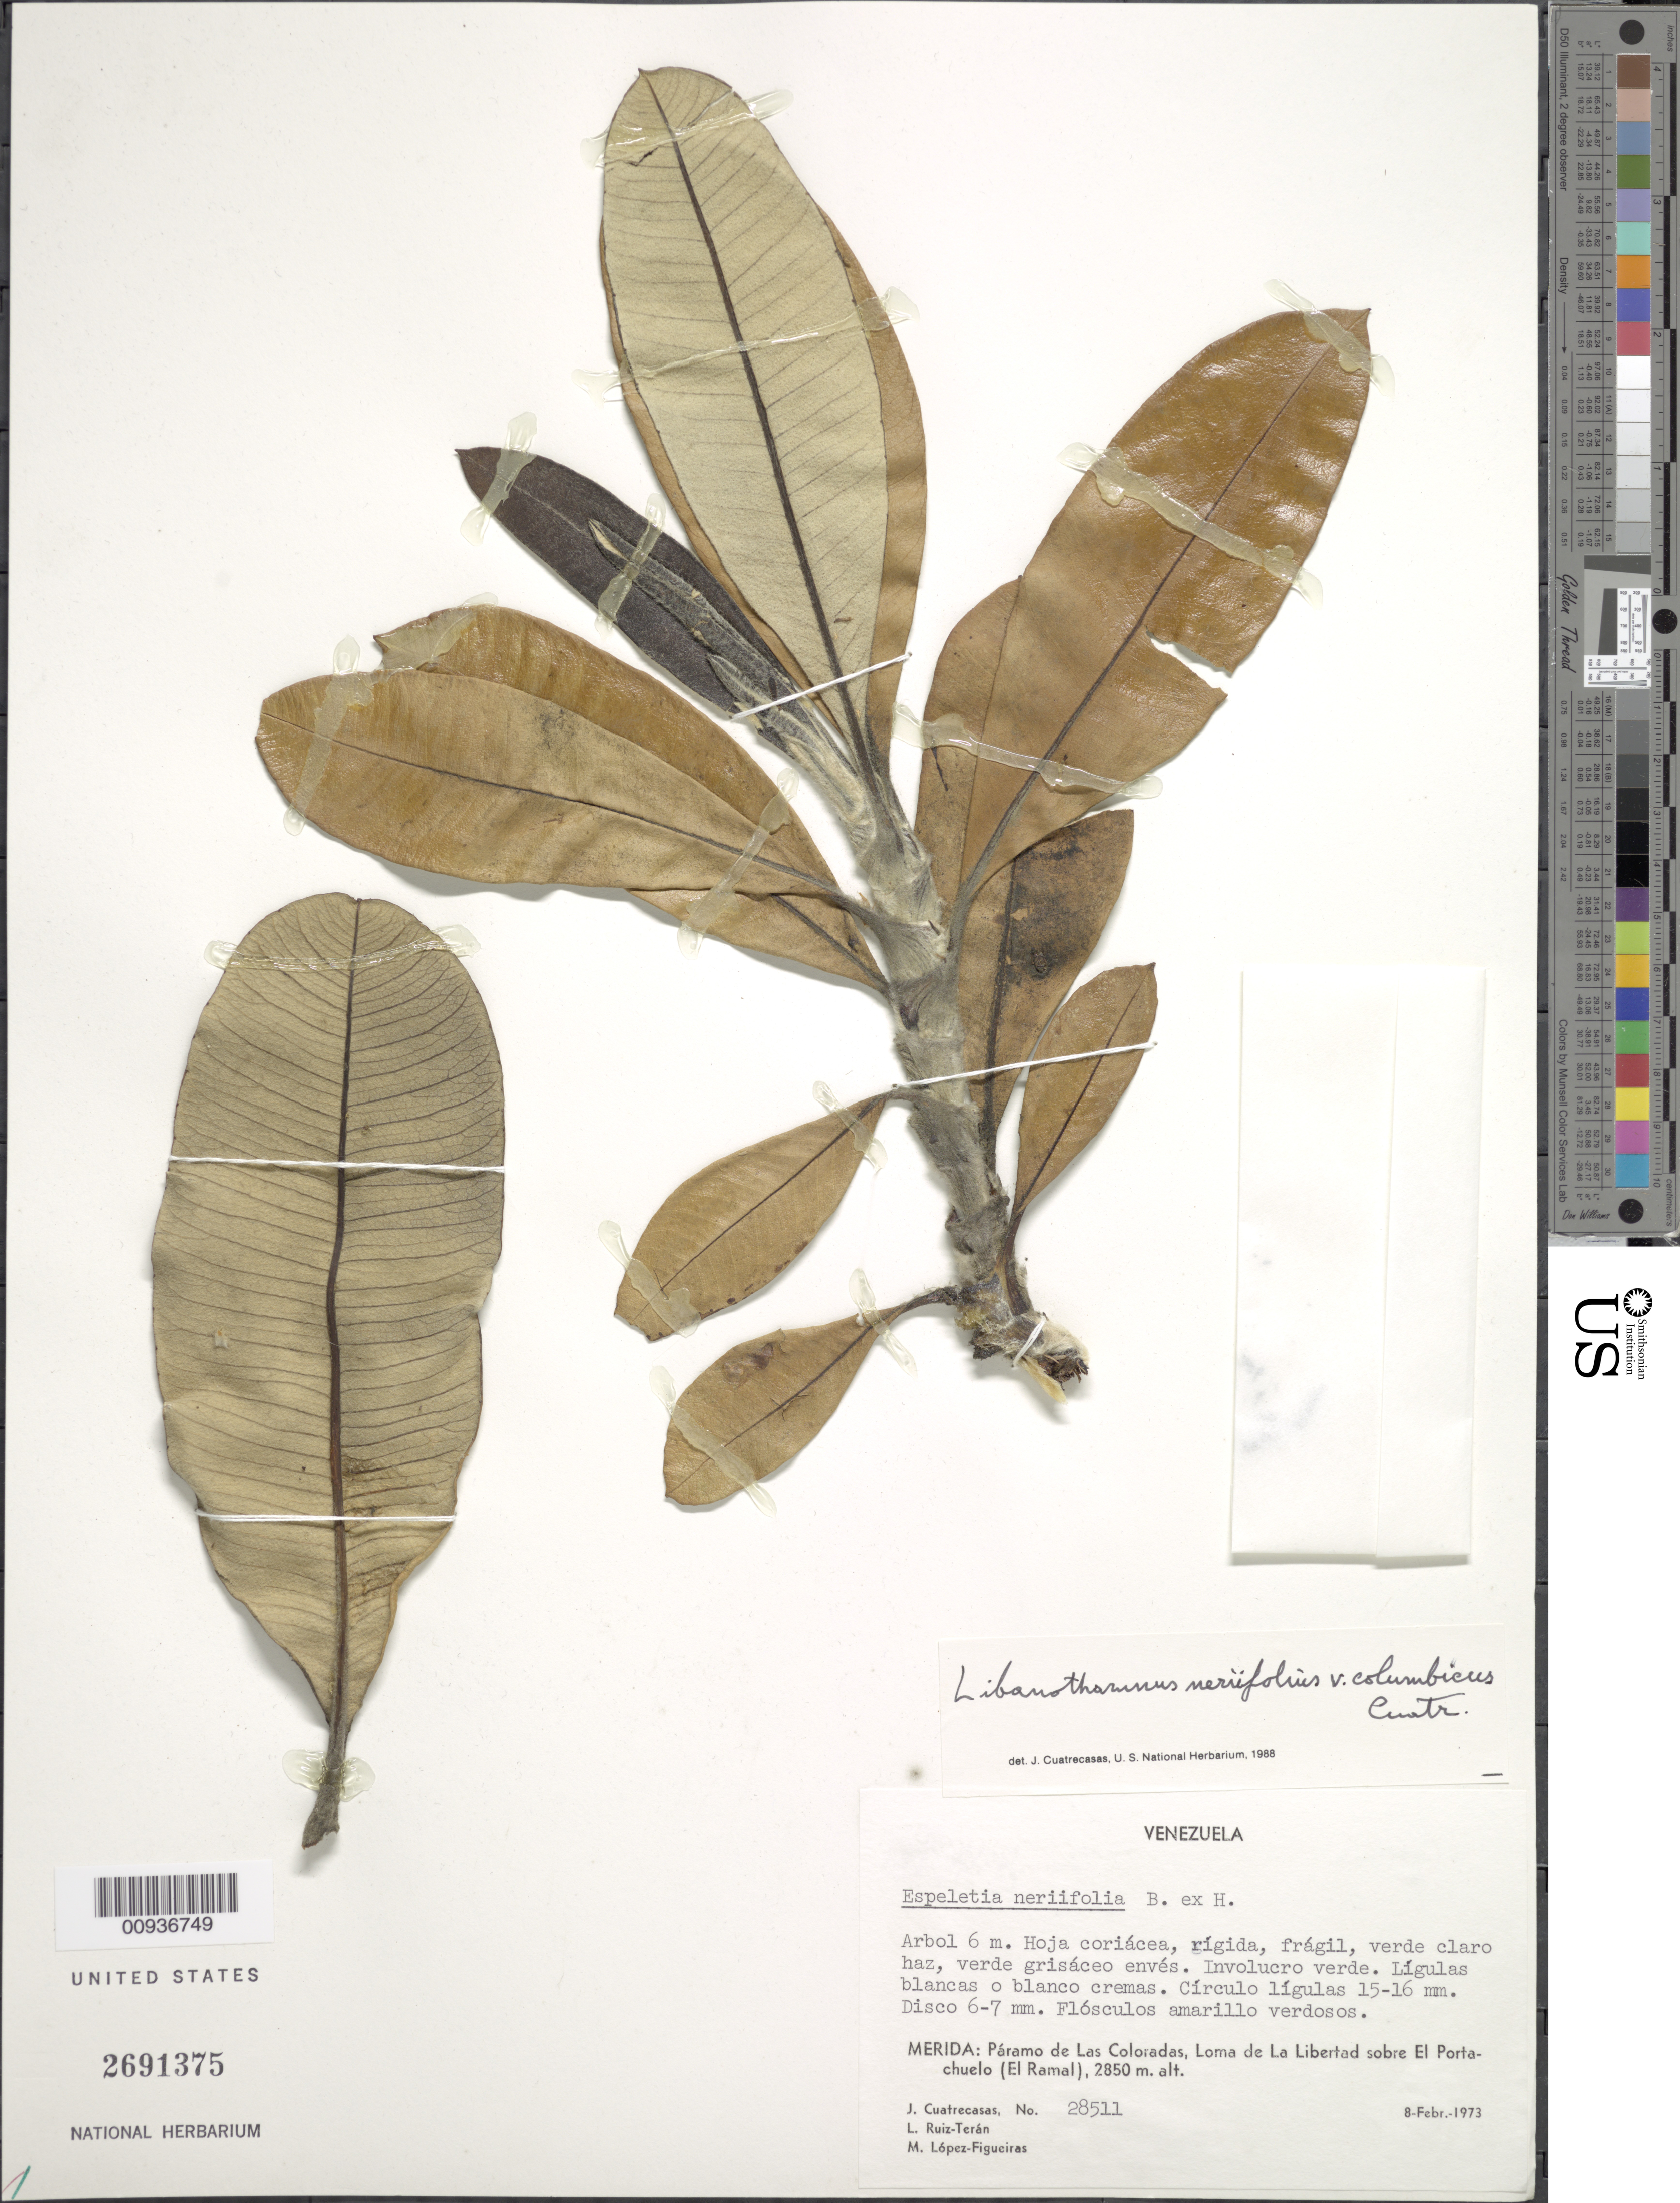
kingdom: Plantae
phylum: Tracheophyta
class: Magnoliopsida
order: Asterales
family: Asteraceae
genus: Libanothamnus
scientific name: Libanothamnus neriifolius var. columbicus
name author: (Cuatrec.) Cuatrec.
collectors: J. Cuatrecasas, L. E. Ruíz-Terán & M. López Figueiras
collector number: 28511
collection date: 1973-02-08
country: Venezuela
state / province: Mérida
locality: Paramo de Las Coloradas, Loma de La Libertad sobre El Portachuelo (El Ramal)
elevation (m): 2850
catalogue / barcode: US 2691375